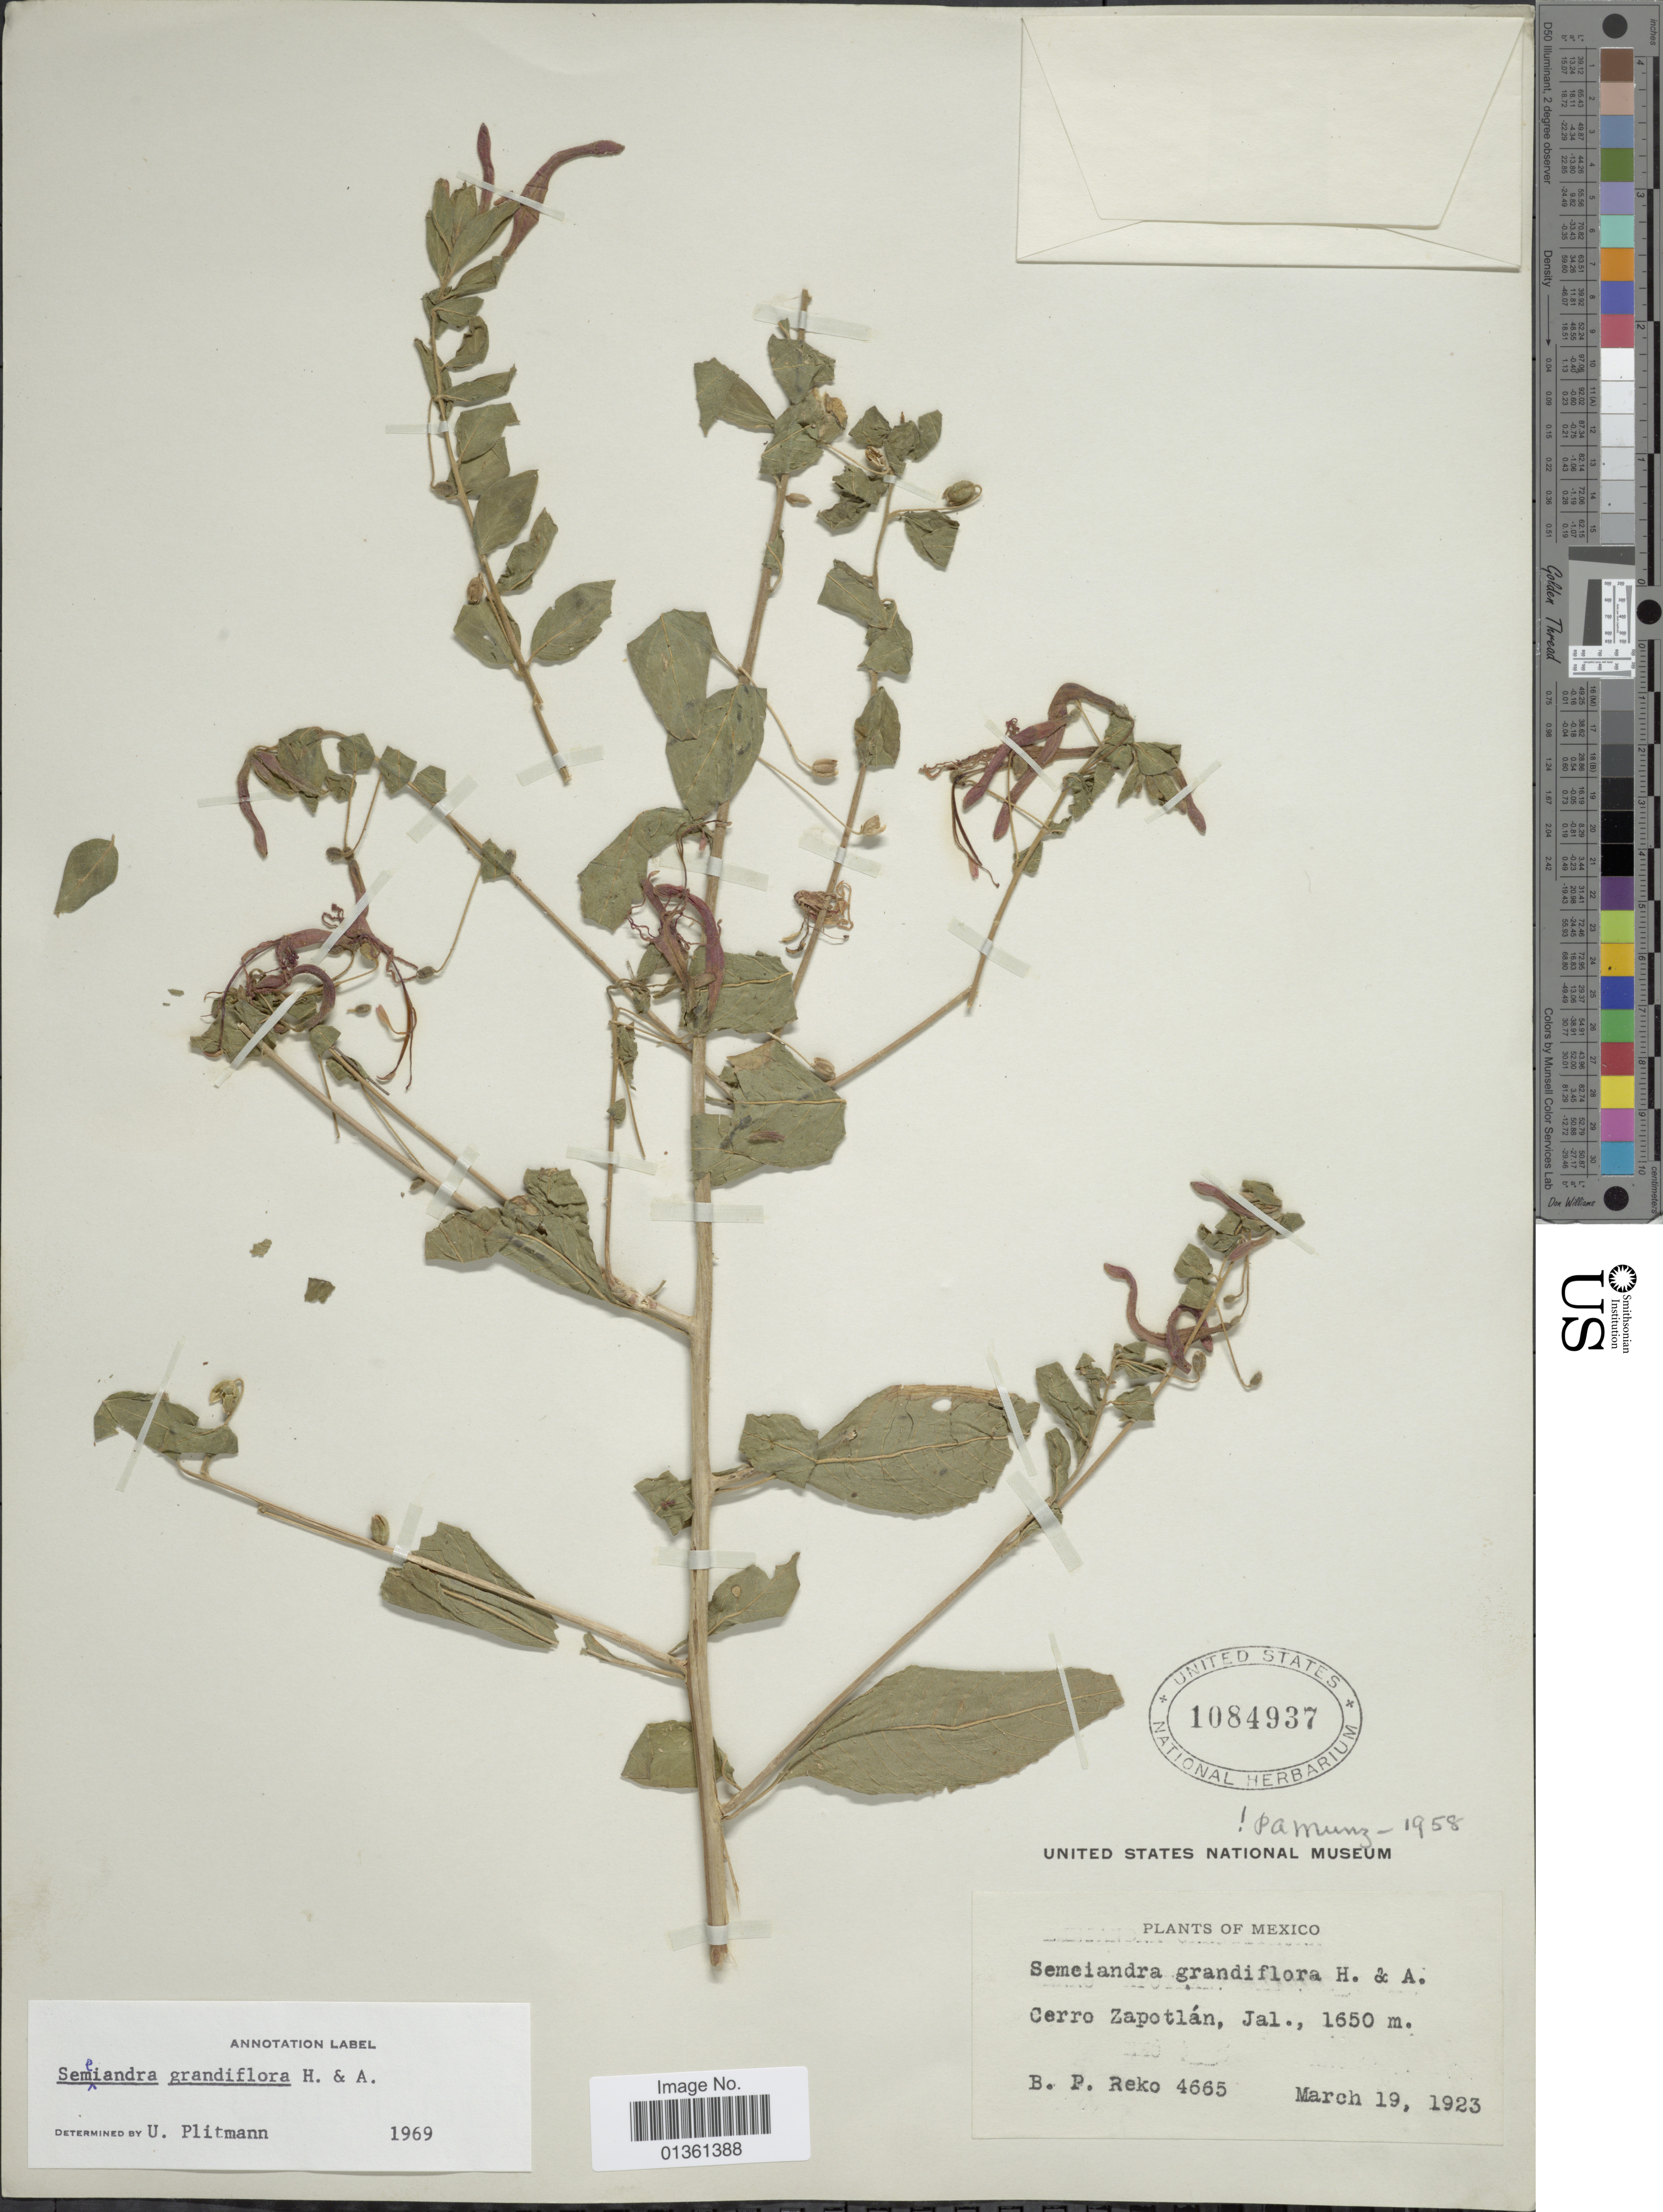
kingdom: Plantae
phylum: Tracheophyta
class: Magnoliopsida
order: Myrtales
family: Onagraceae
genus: Lopezia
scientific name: Lopezia semeiandra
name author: Plitmann et al.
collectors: B. P. Reko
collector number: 4665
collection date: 1923-03-19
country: Mexico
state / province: Jalisco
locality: Cerro Zapotlán.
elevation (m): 1650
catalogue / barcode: US 1084937